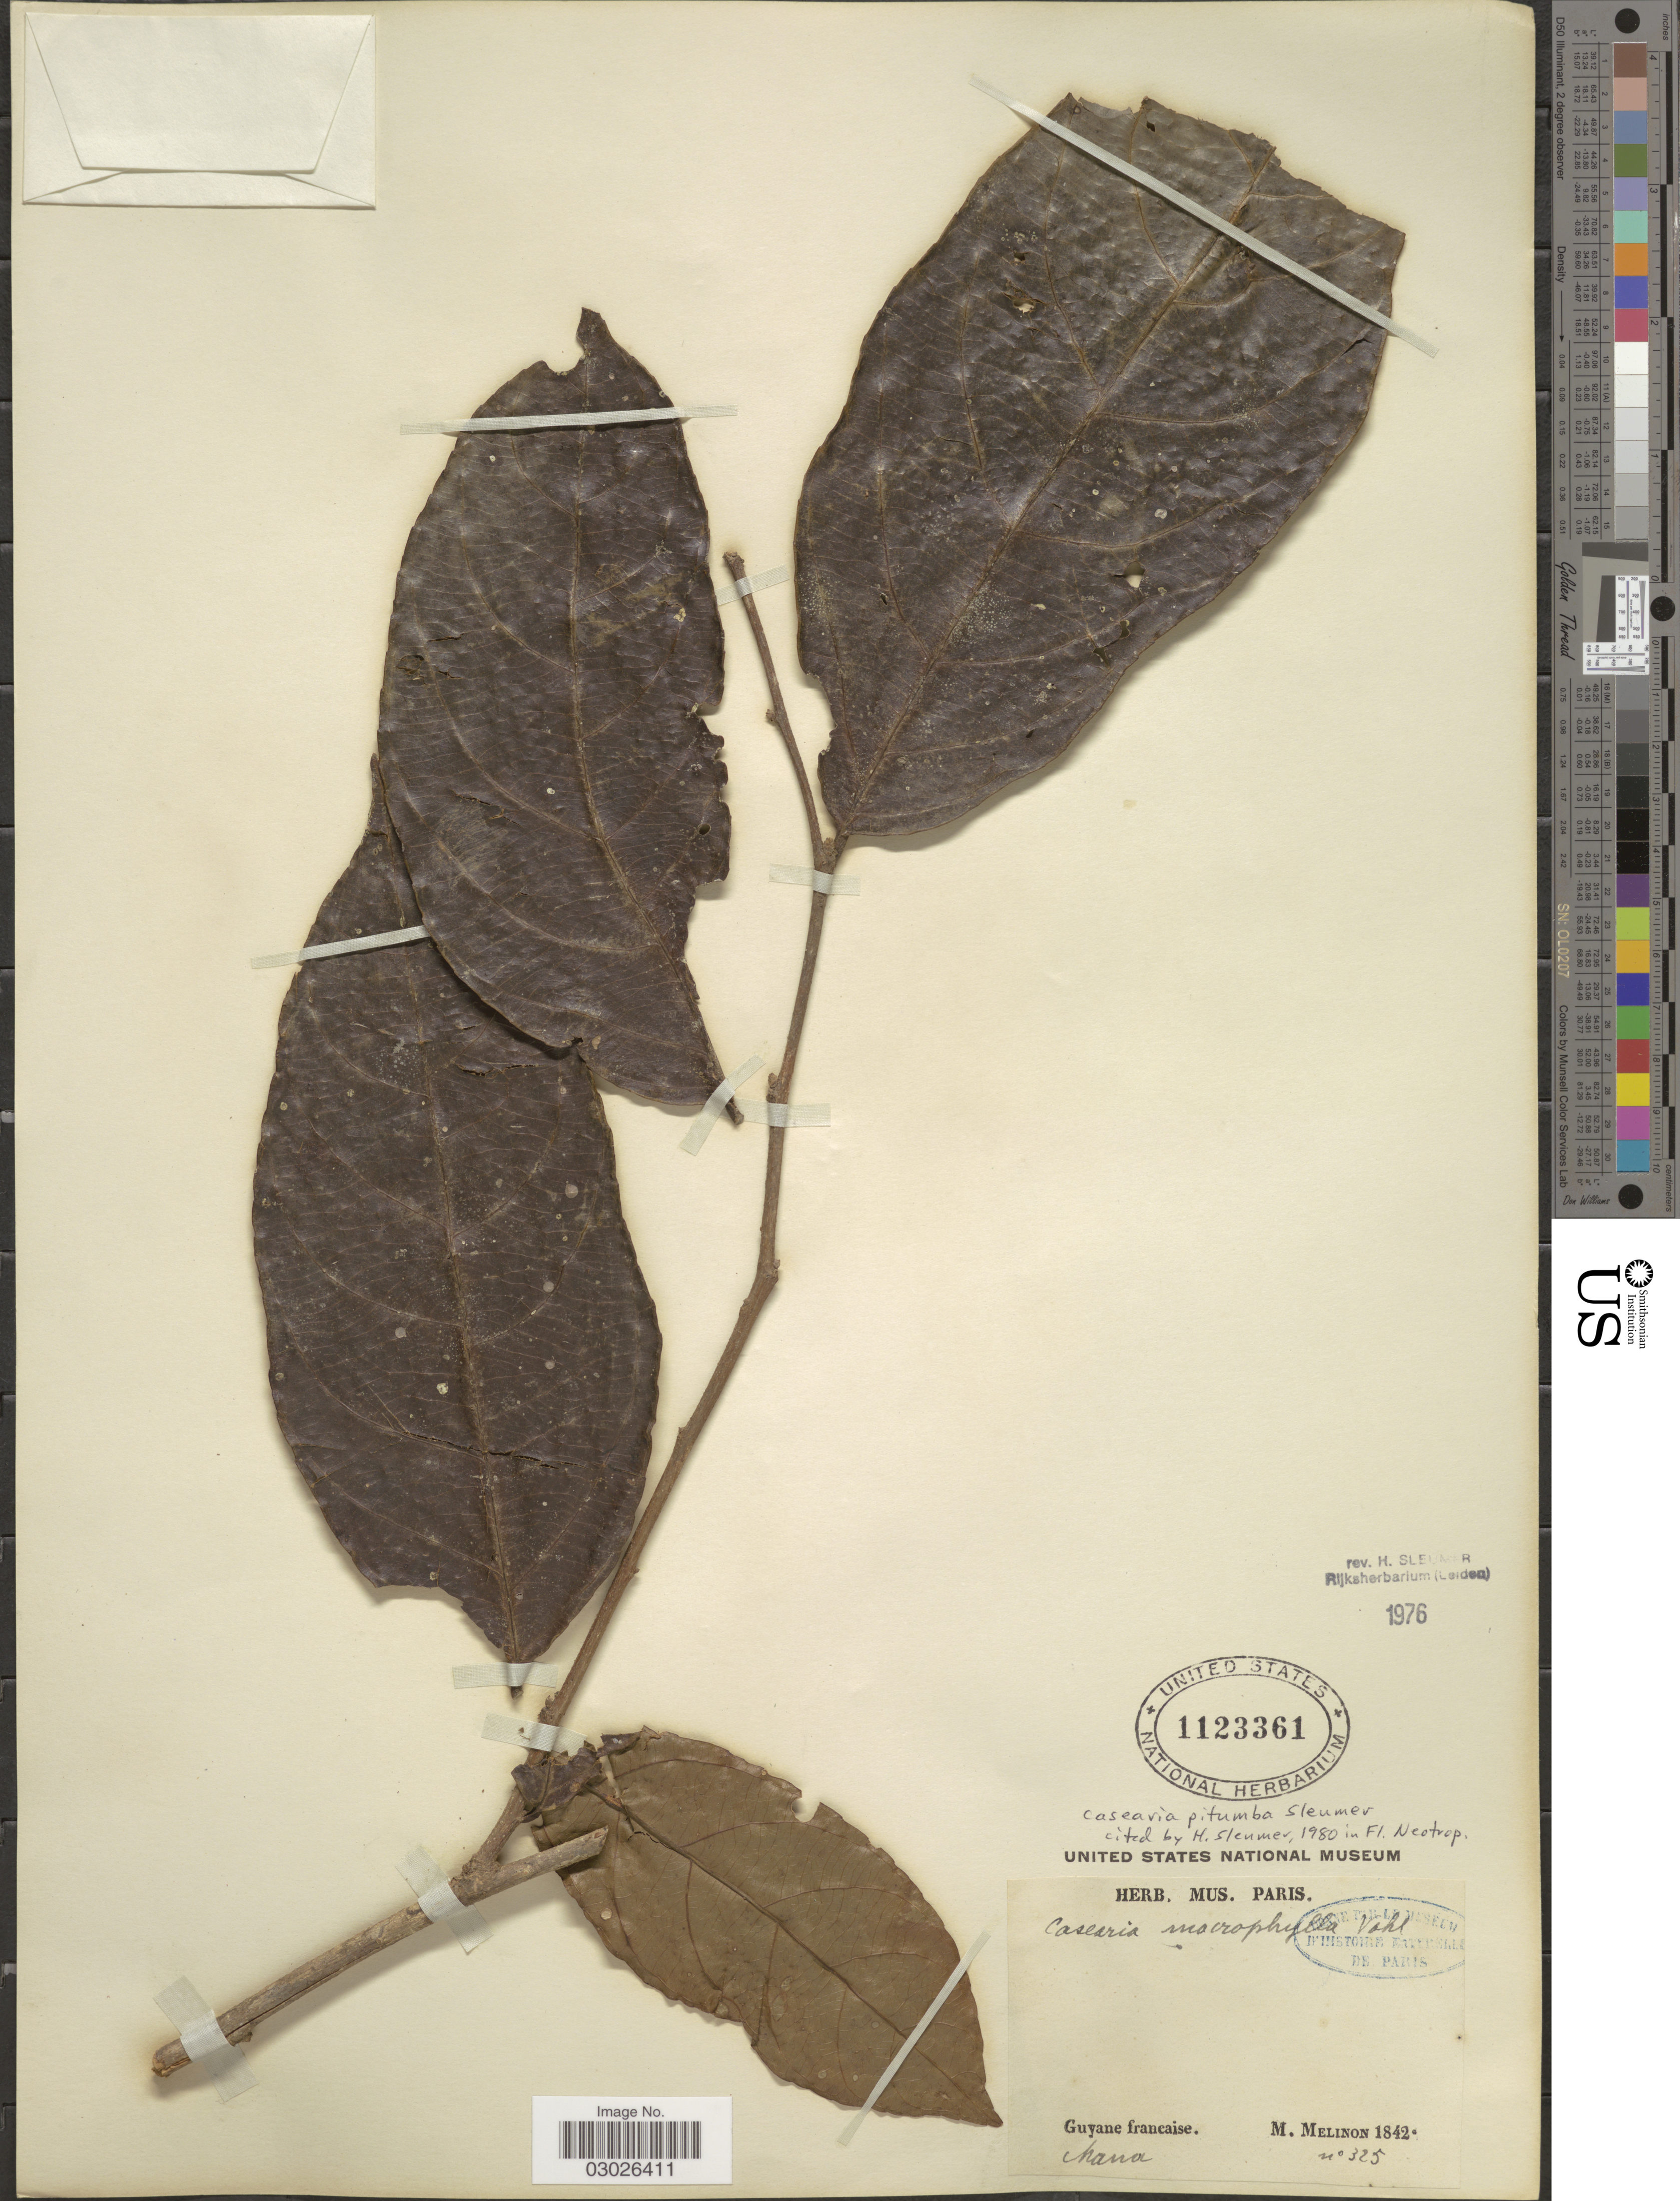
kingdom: Plantae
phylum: Tracheophyta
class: Magnoliopsida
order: Malpighiales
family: Salicaceae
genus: Casearia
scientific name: Casearia pitumba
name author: Sleumer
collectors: M. Melinon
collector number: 325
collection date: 1842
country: French Guiana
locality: Mana.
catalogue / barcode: US 1123361